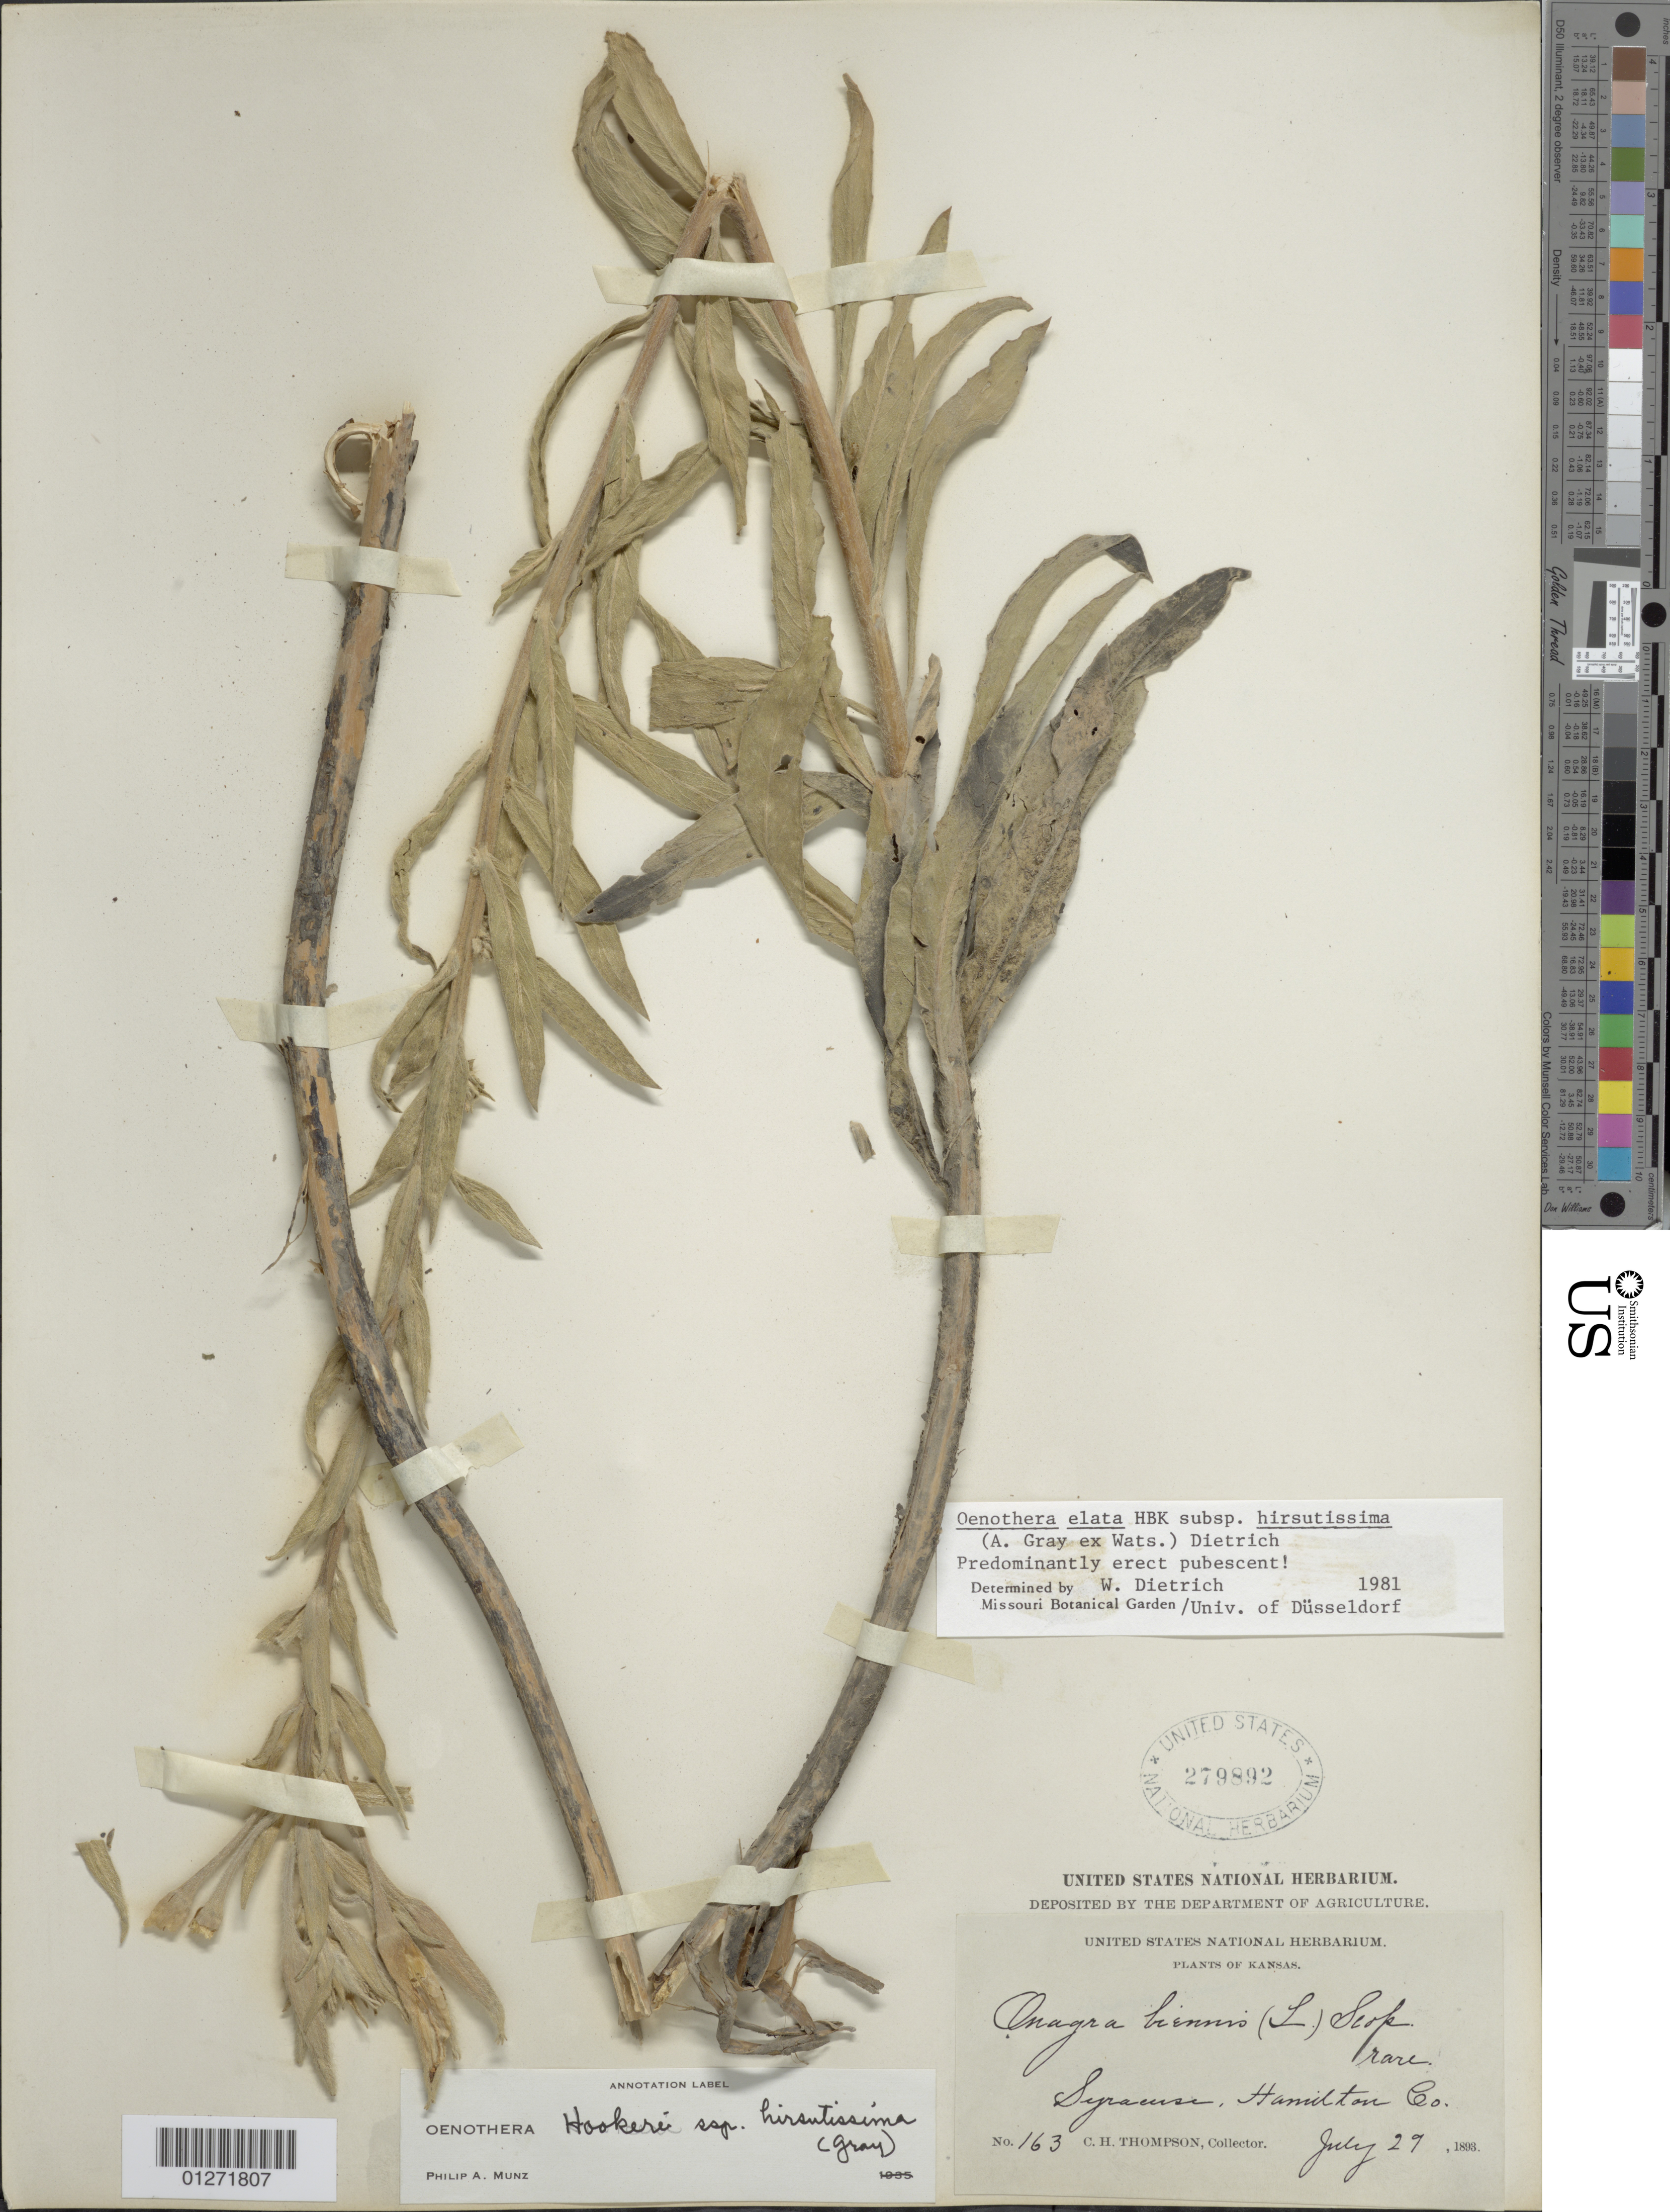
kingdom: Plantae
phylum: Tracheophyta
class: Magnoliopsida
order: Myrtales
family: Onagraceae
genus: Oenothera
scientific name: Oenothera elata subsp. hirsutissima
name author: (A. Gray ex S. Watson) W. Dietr.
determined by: Dietrich, W.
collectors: C. H. Thompson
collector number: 163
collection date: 1893-07-29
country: United States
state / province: Kansas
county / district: Hamilton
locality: Suracuse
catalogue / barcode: US 279892